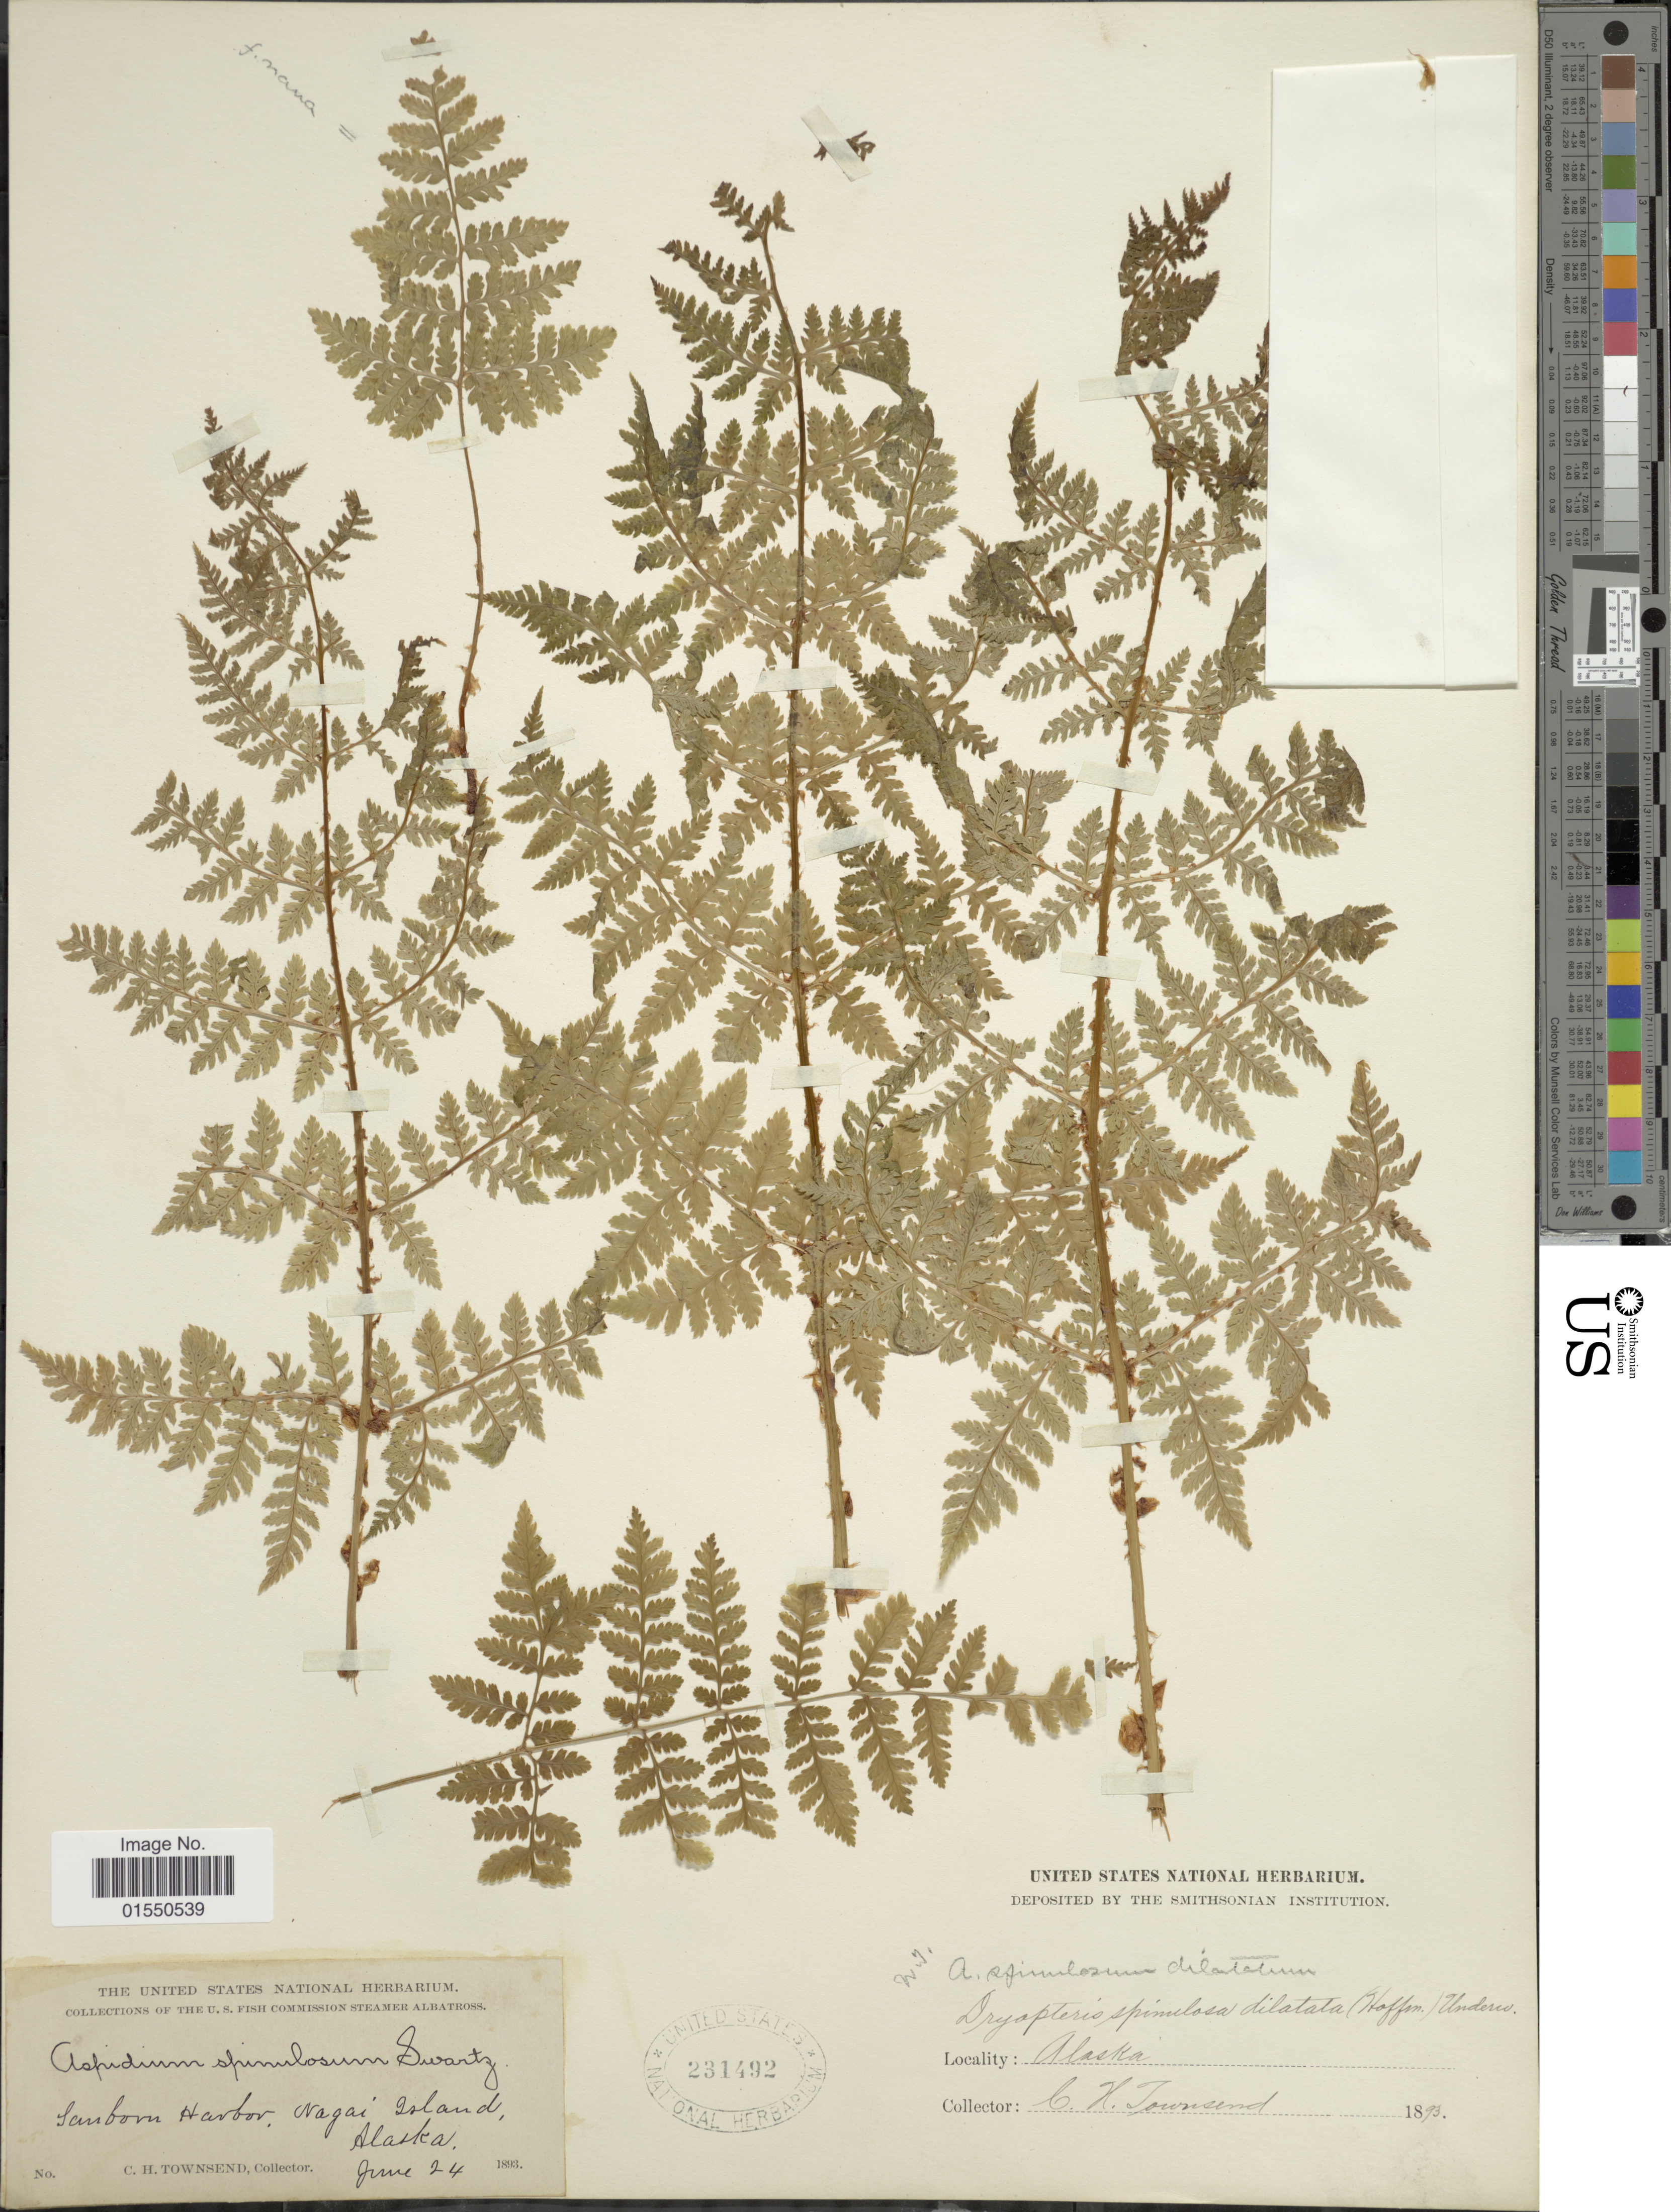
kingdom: Plantae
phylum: Tracheophyta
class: Polypodiopsida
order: Polypodiales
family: Dryopteridaceae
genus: Dryopteris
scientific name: Dryopteris expansa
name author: (C. Presl) Fraser-Jenk. & Jermy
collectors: C. H. Townsend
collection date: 1893-06-24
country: United States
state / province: Alaska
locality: Sanborn Harbor, Nagai Island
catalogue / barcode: US 231492